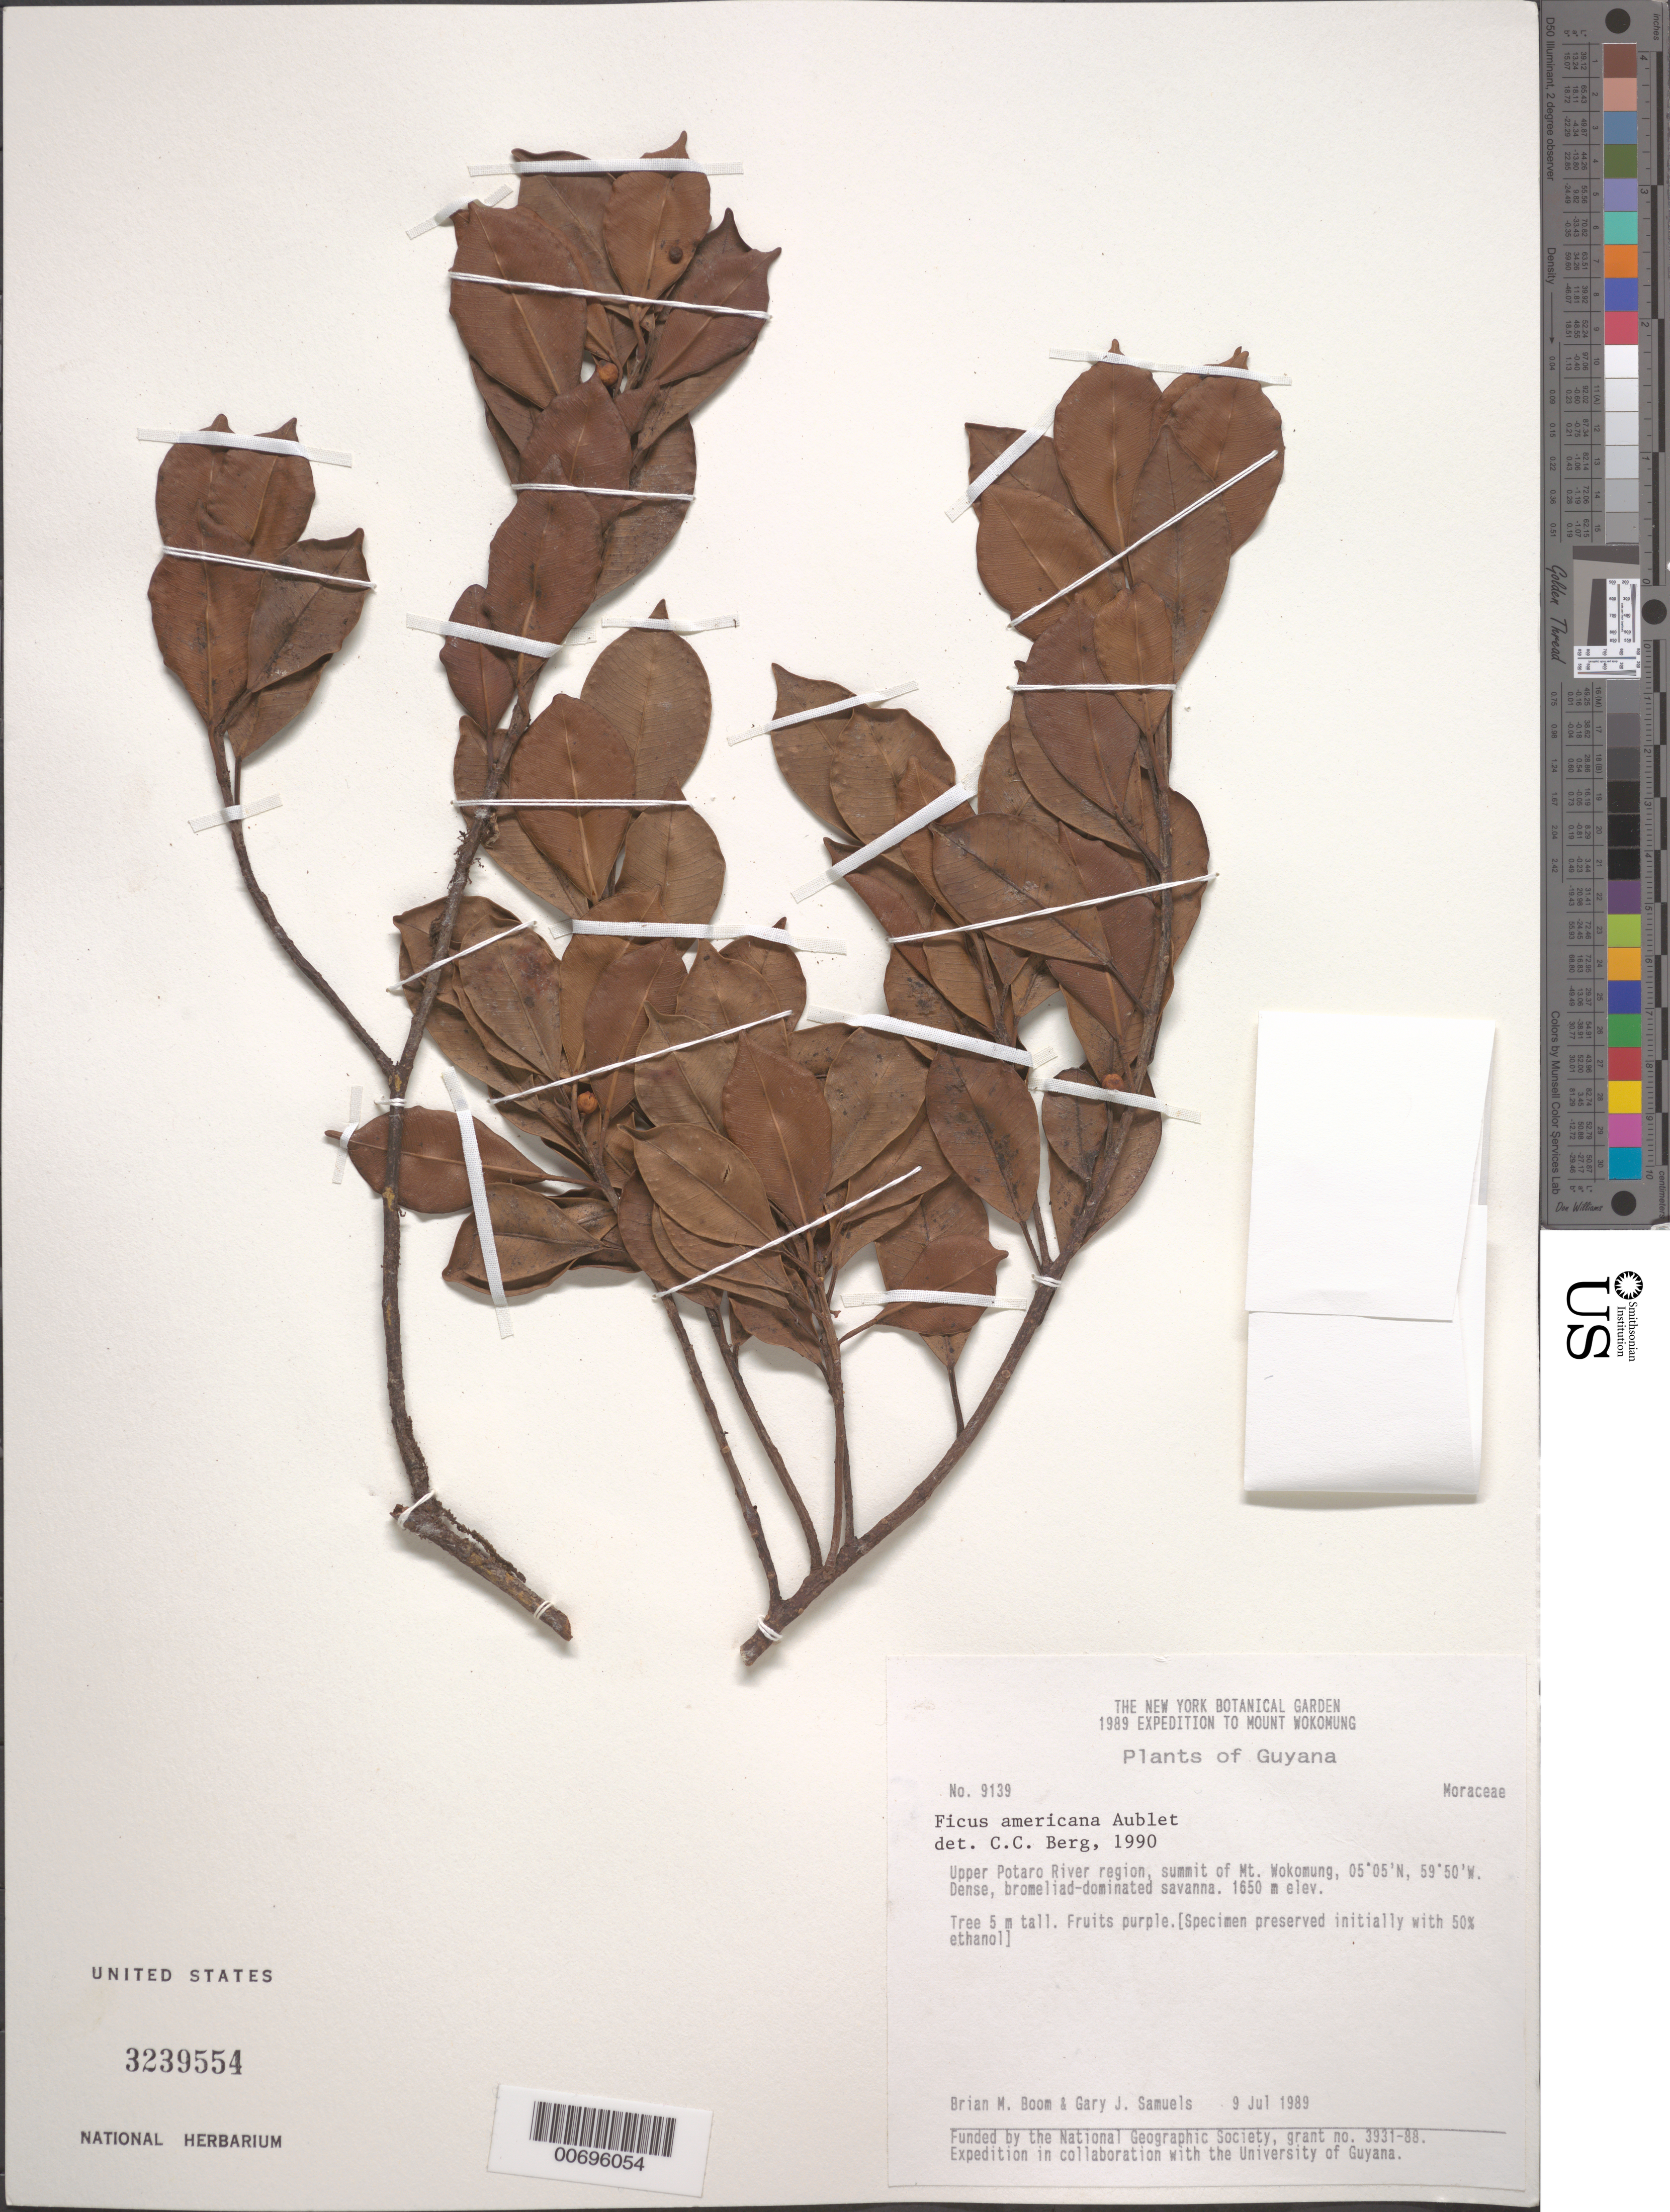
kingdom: Plantae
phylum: Tracheophyta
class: Magnoliopsida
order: Rosales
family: Moraceae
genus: Ficus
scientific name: Ficus americana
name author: Aubl.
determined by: Berg, C. C.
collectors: B. M. Boom & G. Samuels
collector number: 9139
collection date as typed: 9-Jul-89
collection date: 1989-07-09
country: Guyana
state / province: Potaro-Siparuni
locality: Mt. Wokomung, summit, upper Potaro R.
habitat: Dense, bromeliad-dominated savanna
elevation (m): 1650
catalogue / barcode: US 3239554